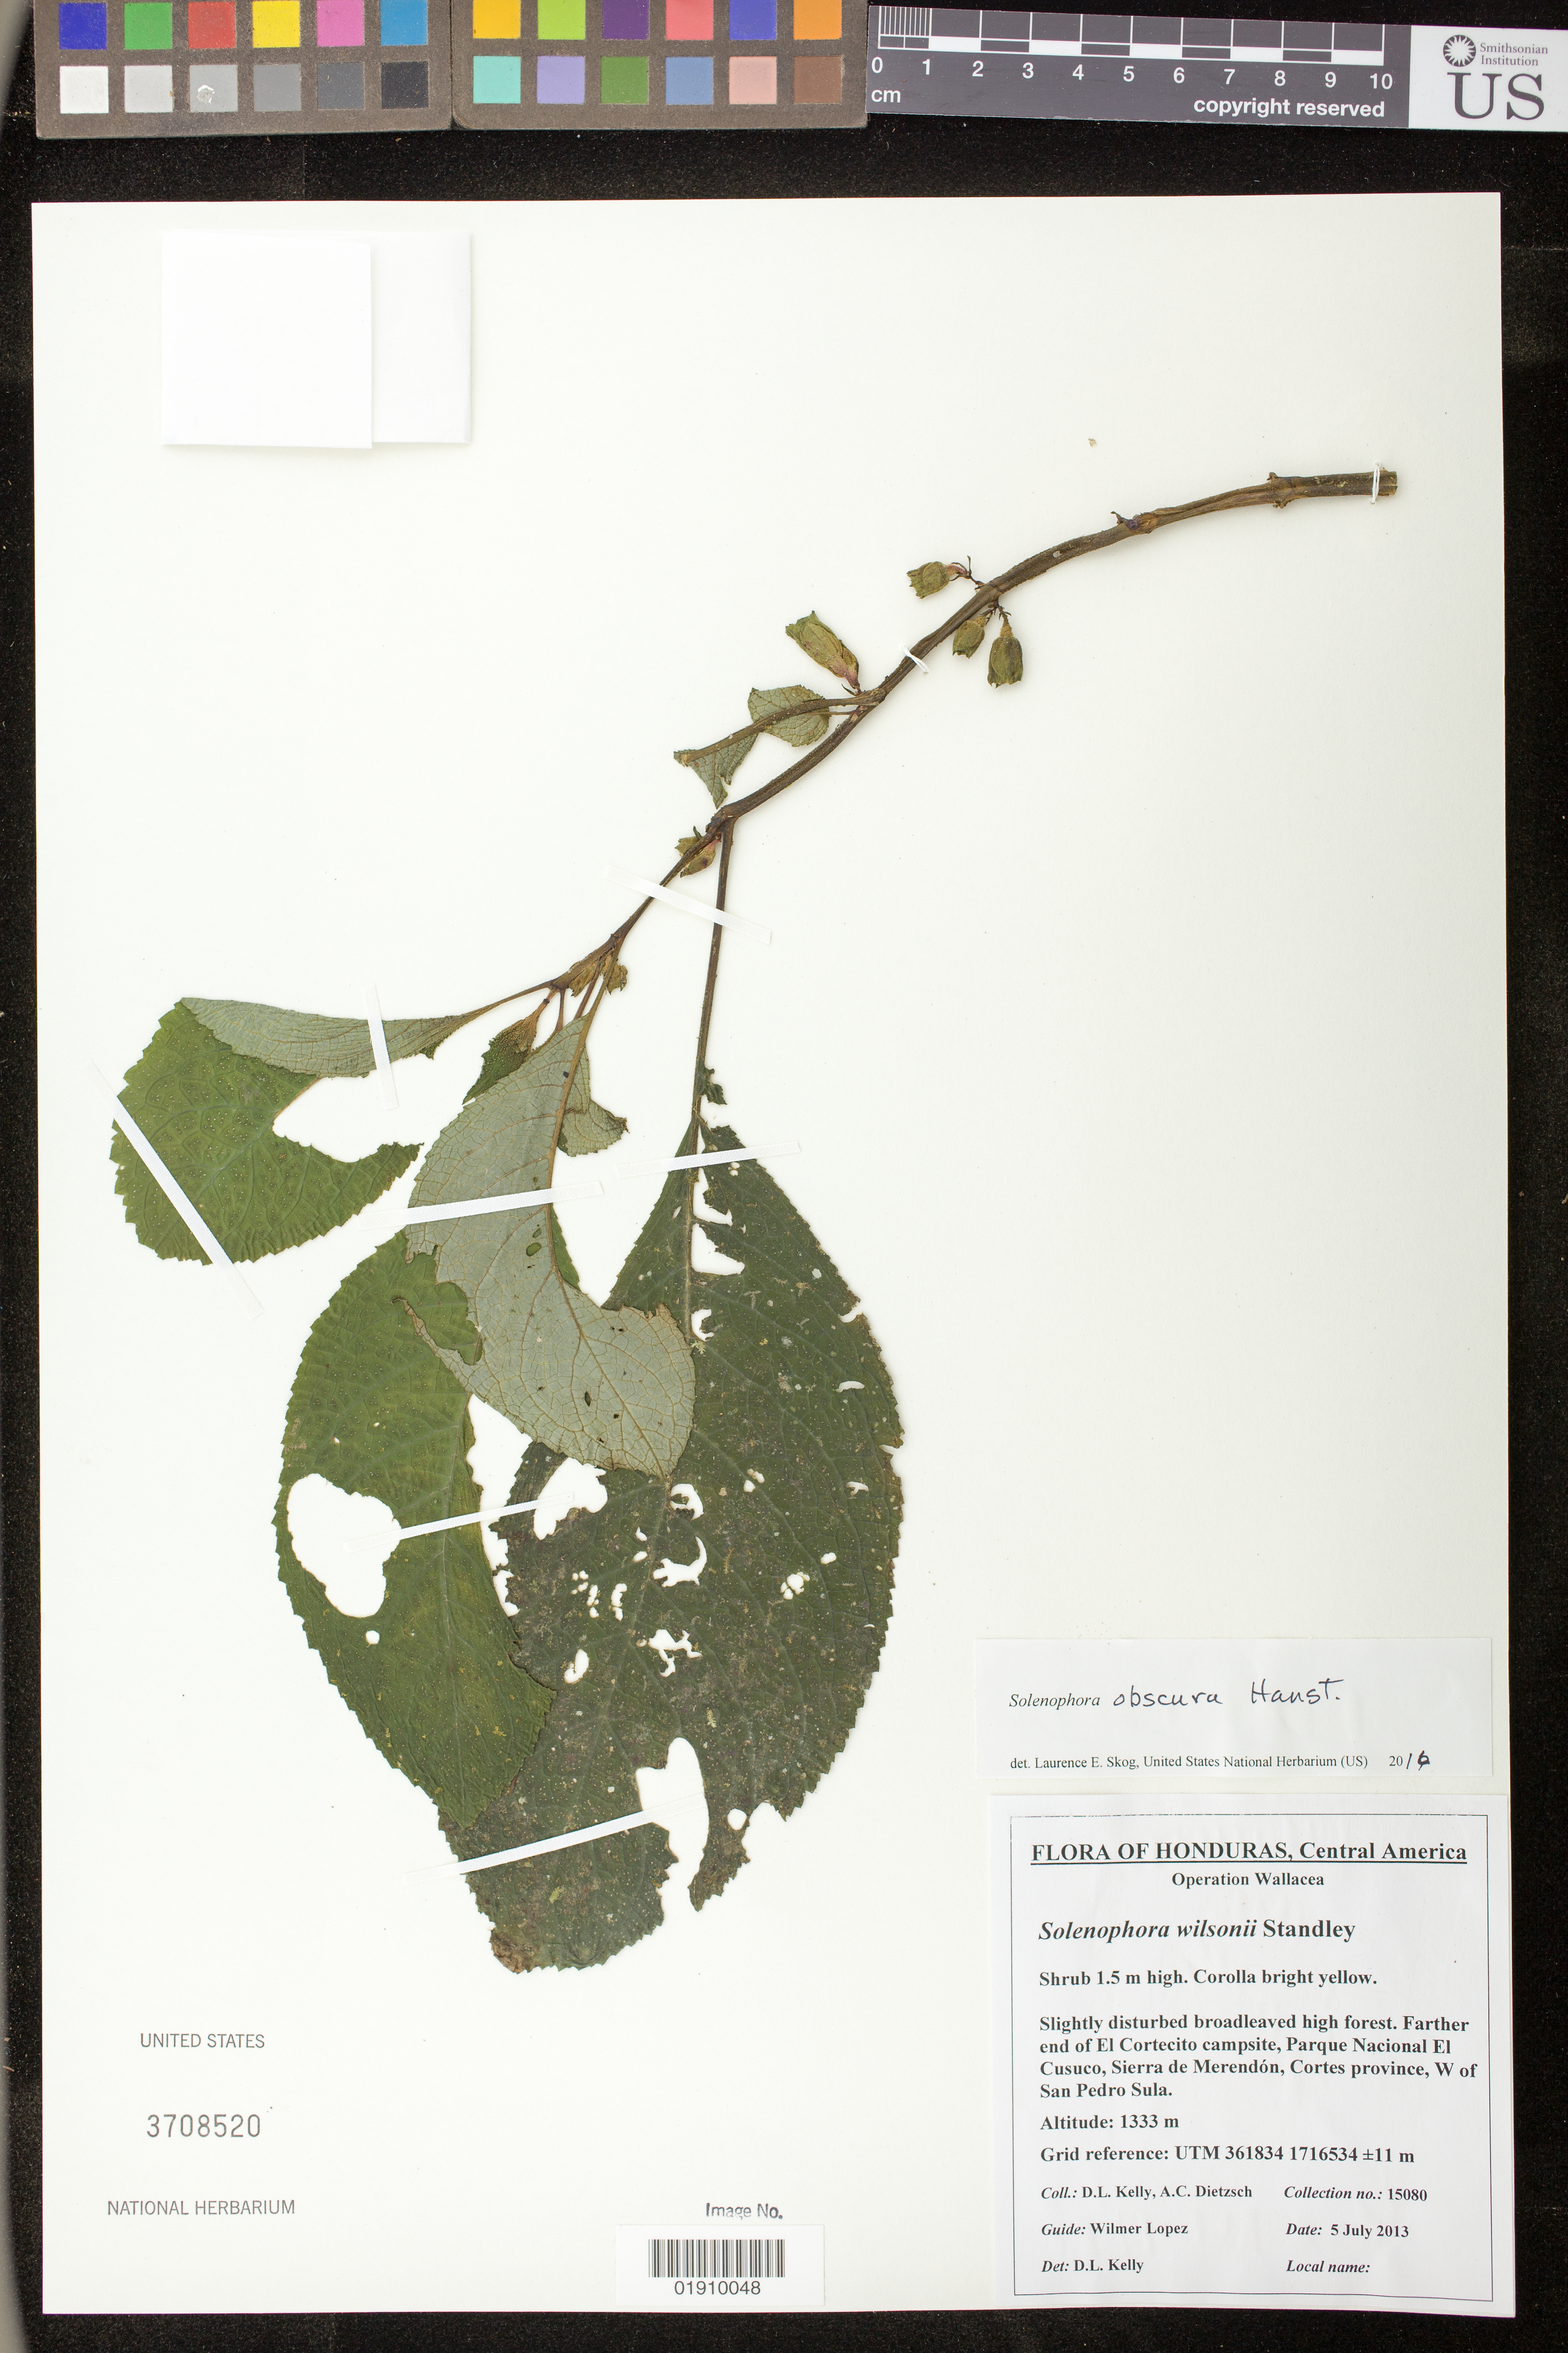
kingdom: Plantae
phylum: Tracheophyta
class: Magnoliopsida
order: Lamiales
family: Gesneriaceae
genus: Solenophora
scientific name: Solenophora obscura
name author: Hanst.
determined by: Skog, Laurence E.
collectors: D. Kelly, A. Dietzsch & W. Lopez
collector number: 15080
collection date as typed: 5 July 2013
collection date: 2013-07-05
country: Honduras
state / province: Cortés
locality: Farther end of El Cortecito campsite, Parque Nacional El Cusuco, Sierra de Merendon, Cortes Province, W of San Pedro Sula.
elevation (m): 1333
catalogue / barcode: US 3708520